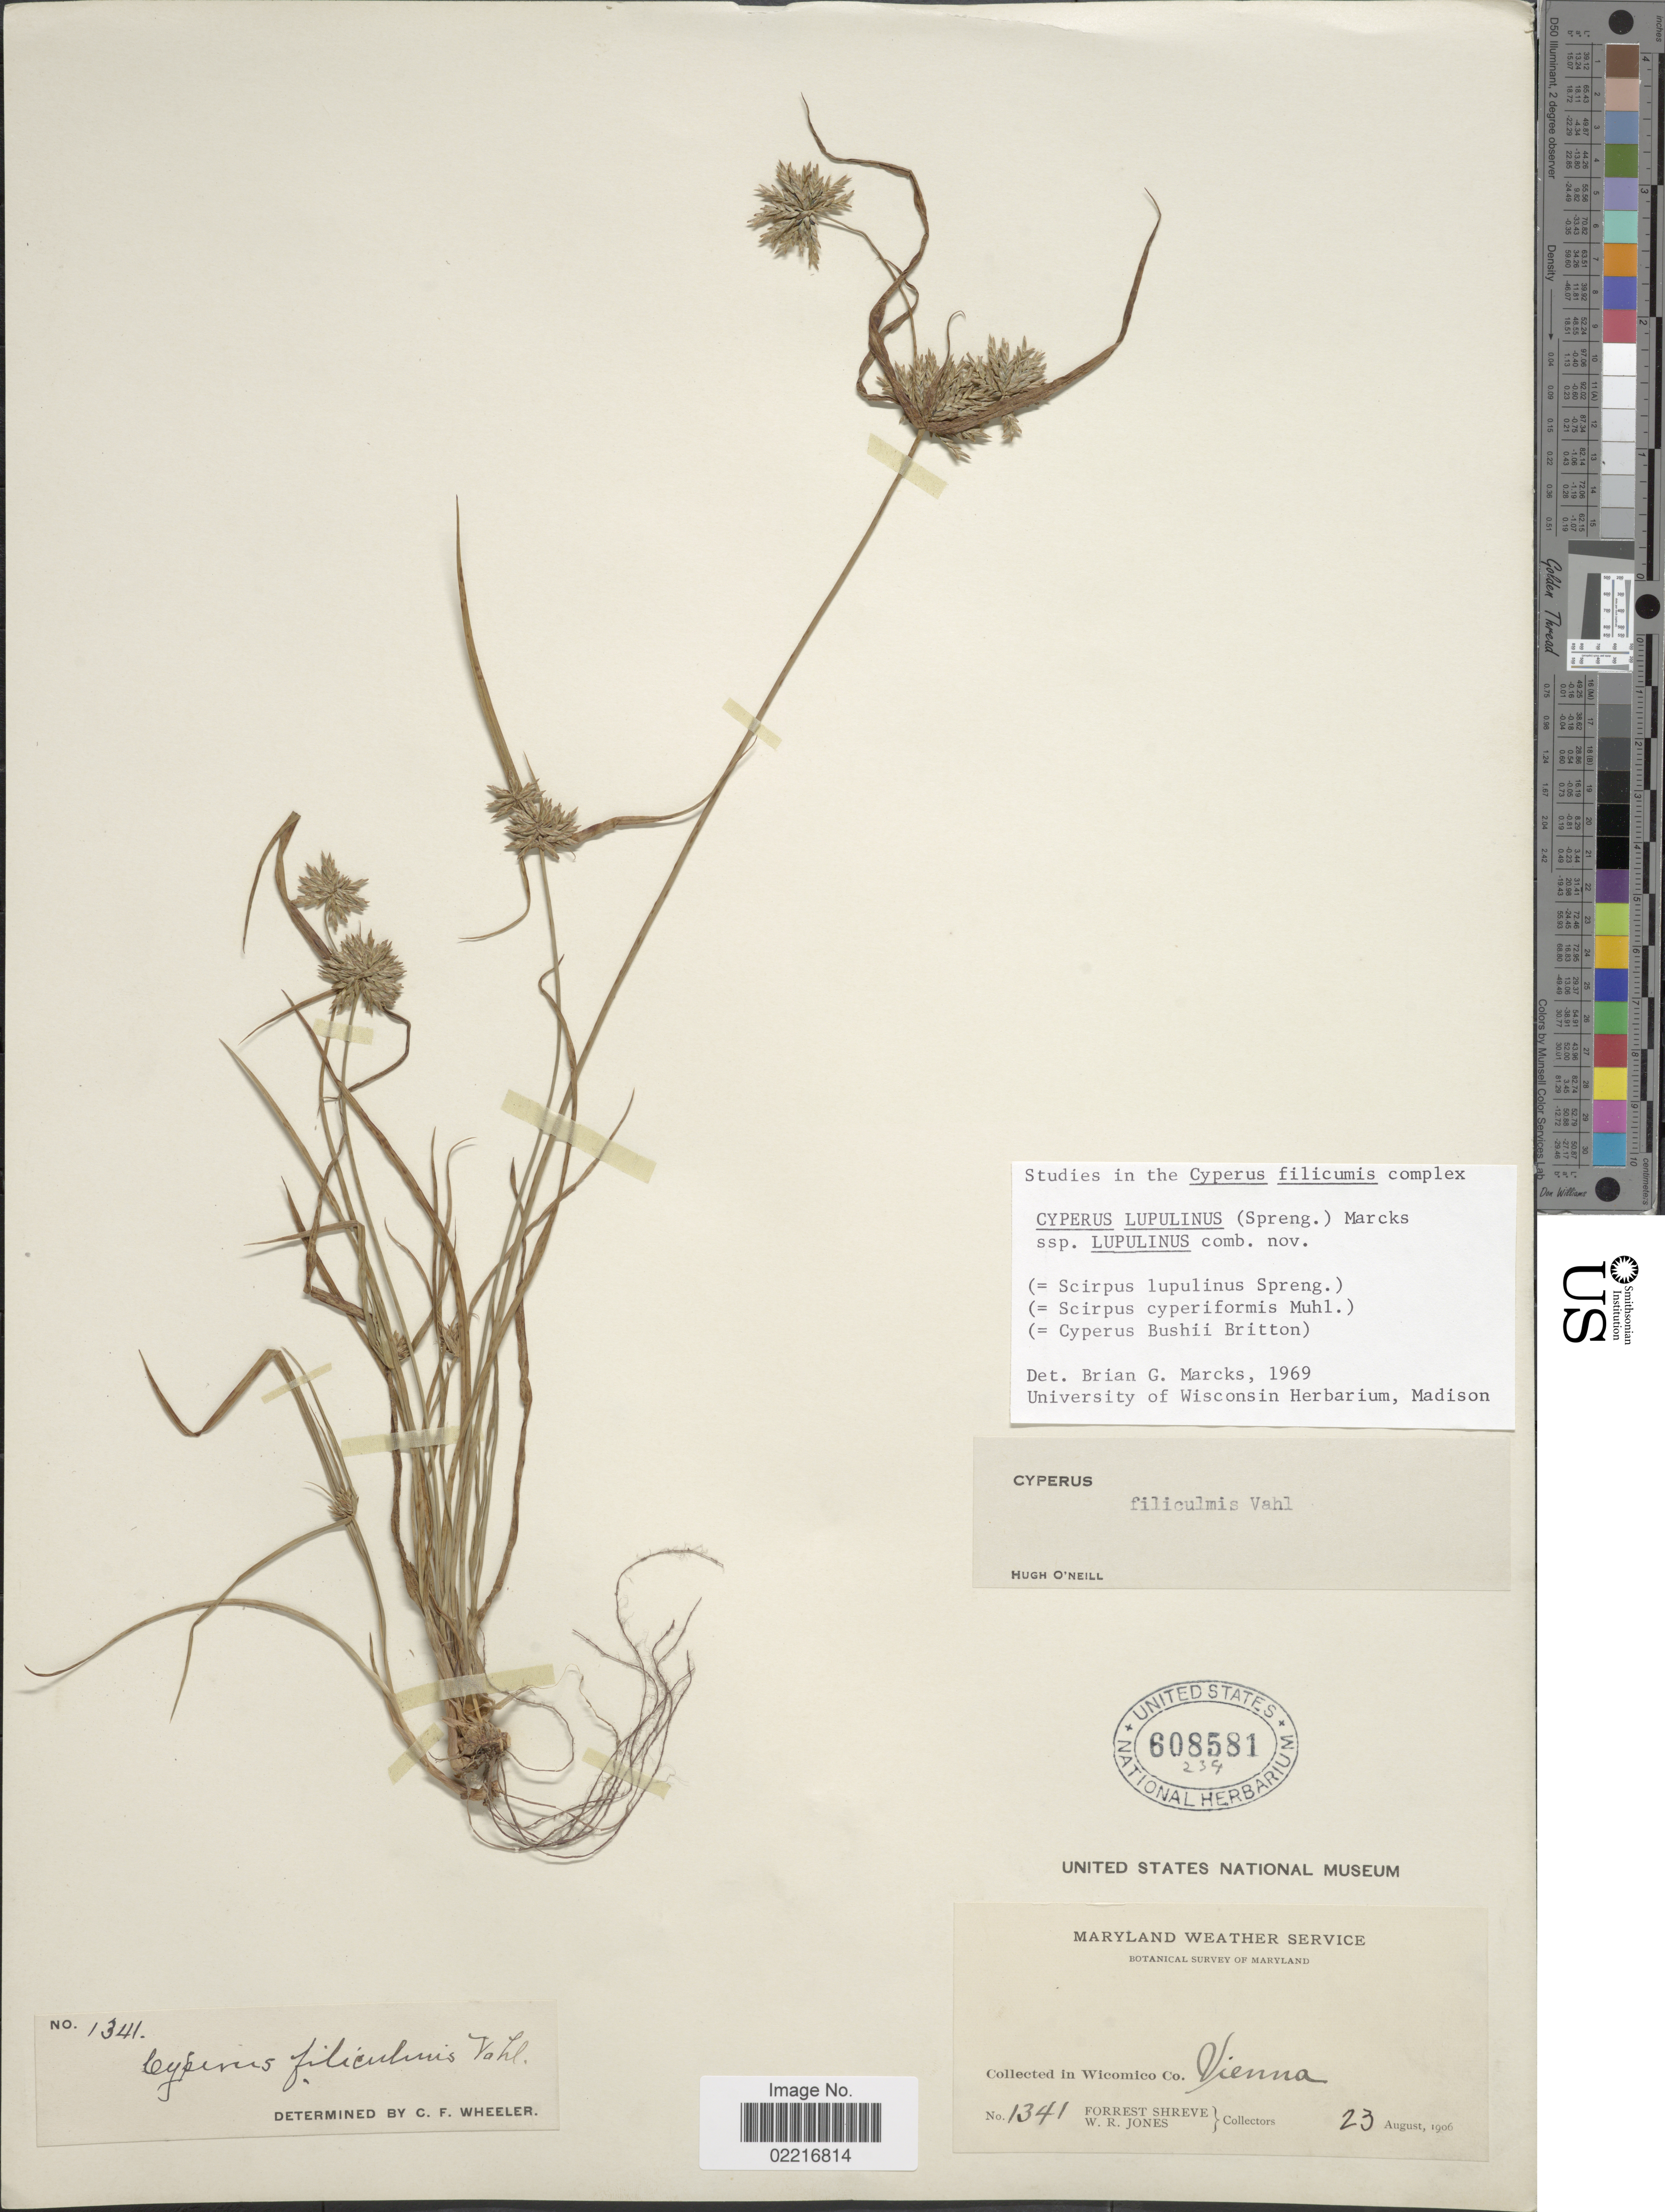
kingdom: Plantae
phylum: Tracheophyta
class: Liliopsida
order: Poales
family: Cyperaceae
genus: Cyperus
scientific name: Cyperus lupulinus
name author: (Spreng.) Marcks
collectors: F. Shreve & W. R. Jones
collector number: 1341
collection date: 1906-08-23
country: United States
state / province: Maryland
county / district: Wicomico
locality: Wicomico Co. Vienna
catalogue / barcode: US 608581